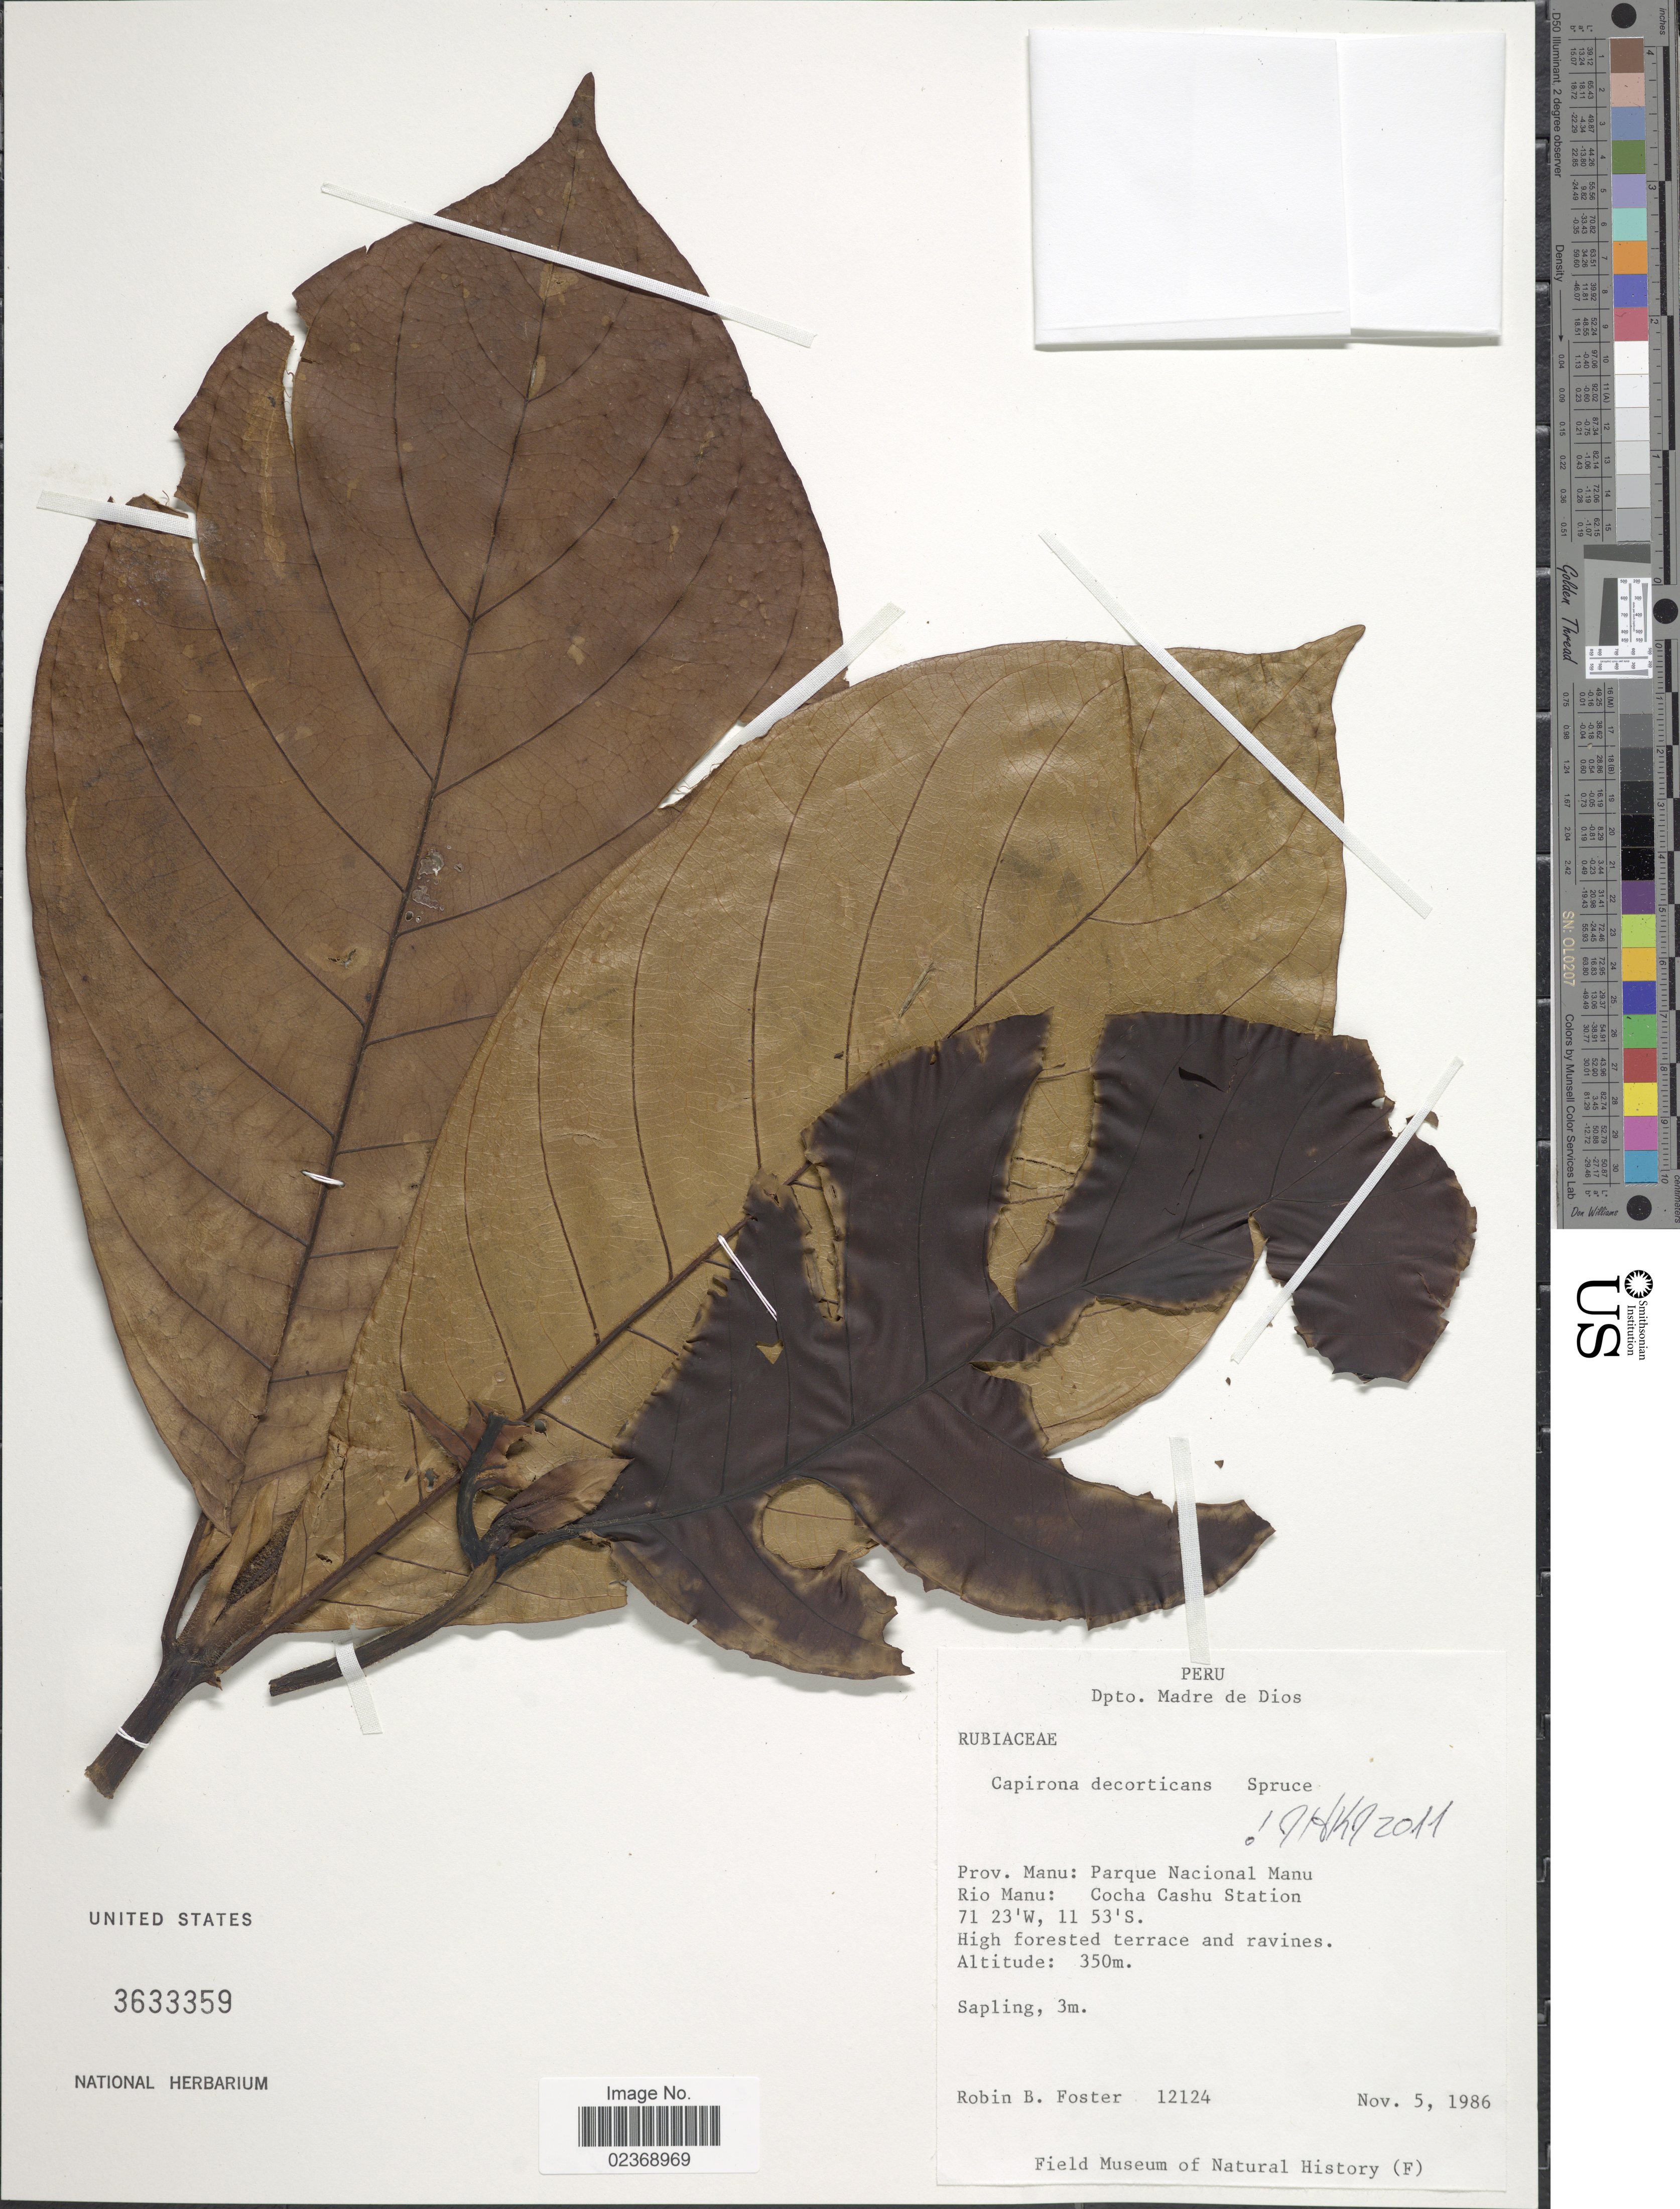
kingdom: Plantae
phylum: Tracheophyta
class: Magnoliopsida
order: Gentianales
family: Rubiaceae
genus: Capirona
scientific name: Capirona decorticans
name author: Spruce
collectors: R. B. Foster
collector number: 12124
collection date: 1986-11-05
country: Peru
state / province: Madre de Dios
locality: Dpto. Madre de Dios, Prov. Manu: Parque Nacional Manu Rio Manu: Cocha Cashu Station, High forested terrace and ravines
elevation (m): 350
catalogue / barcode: US 3633359